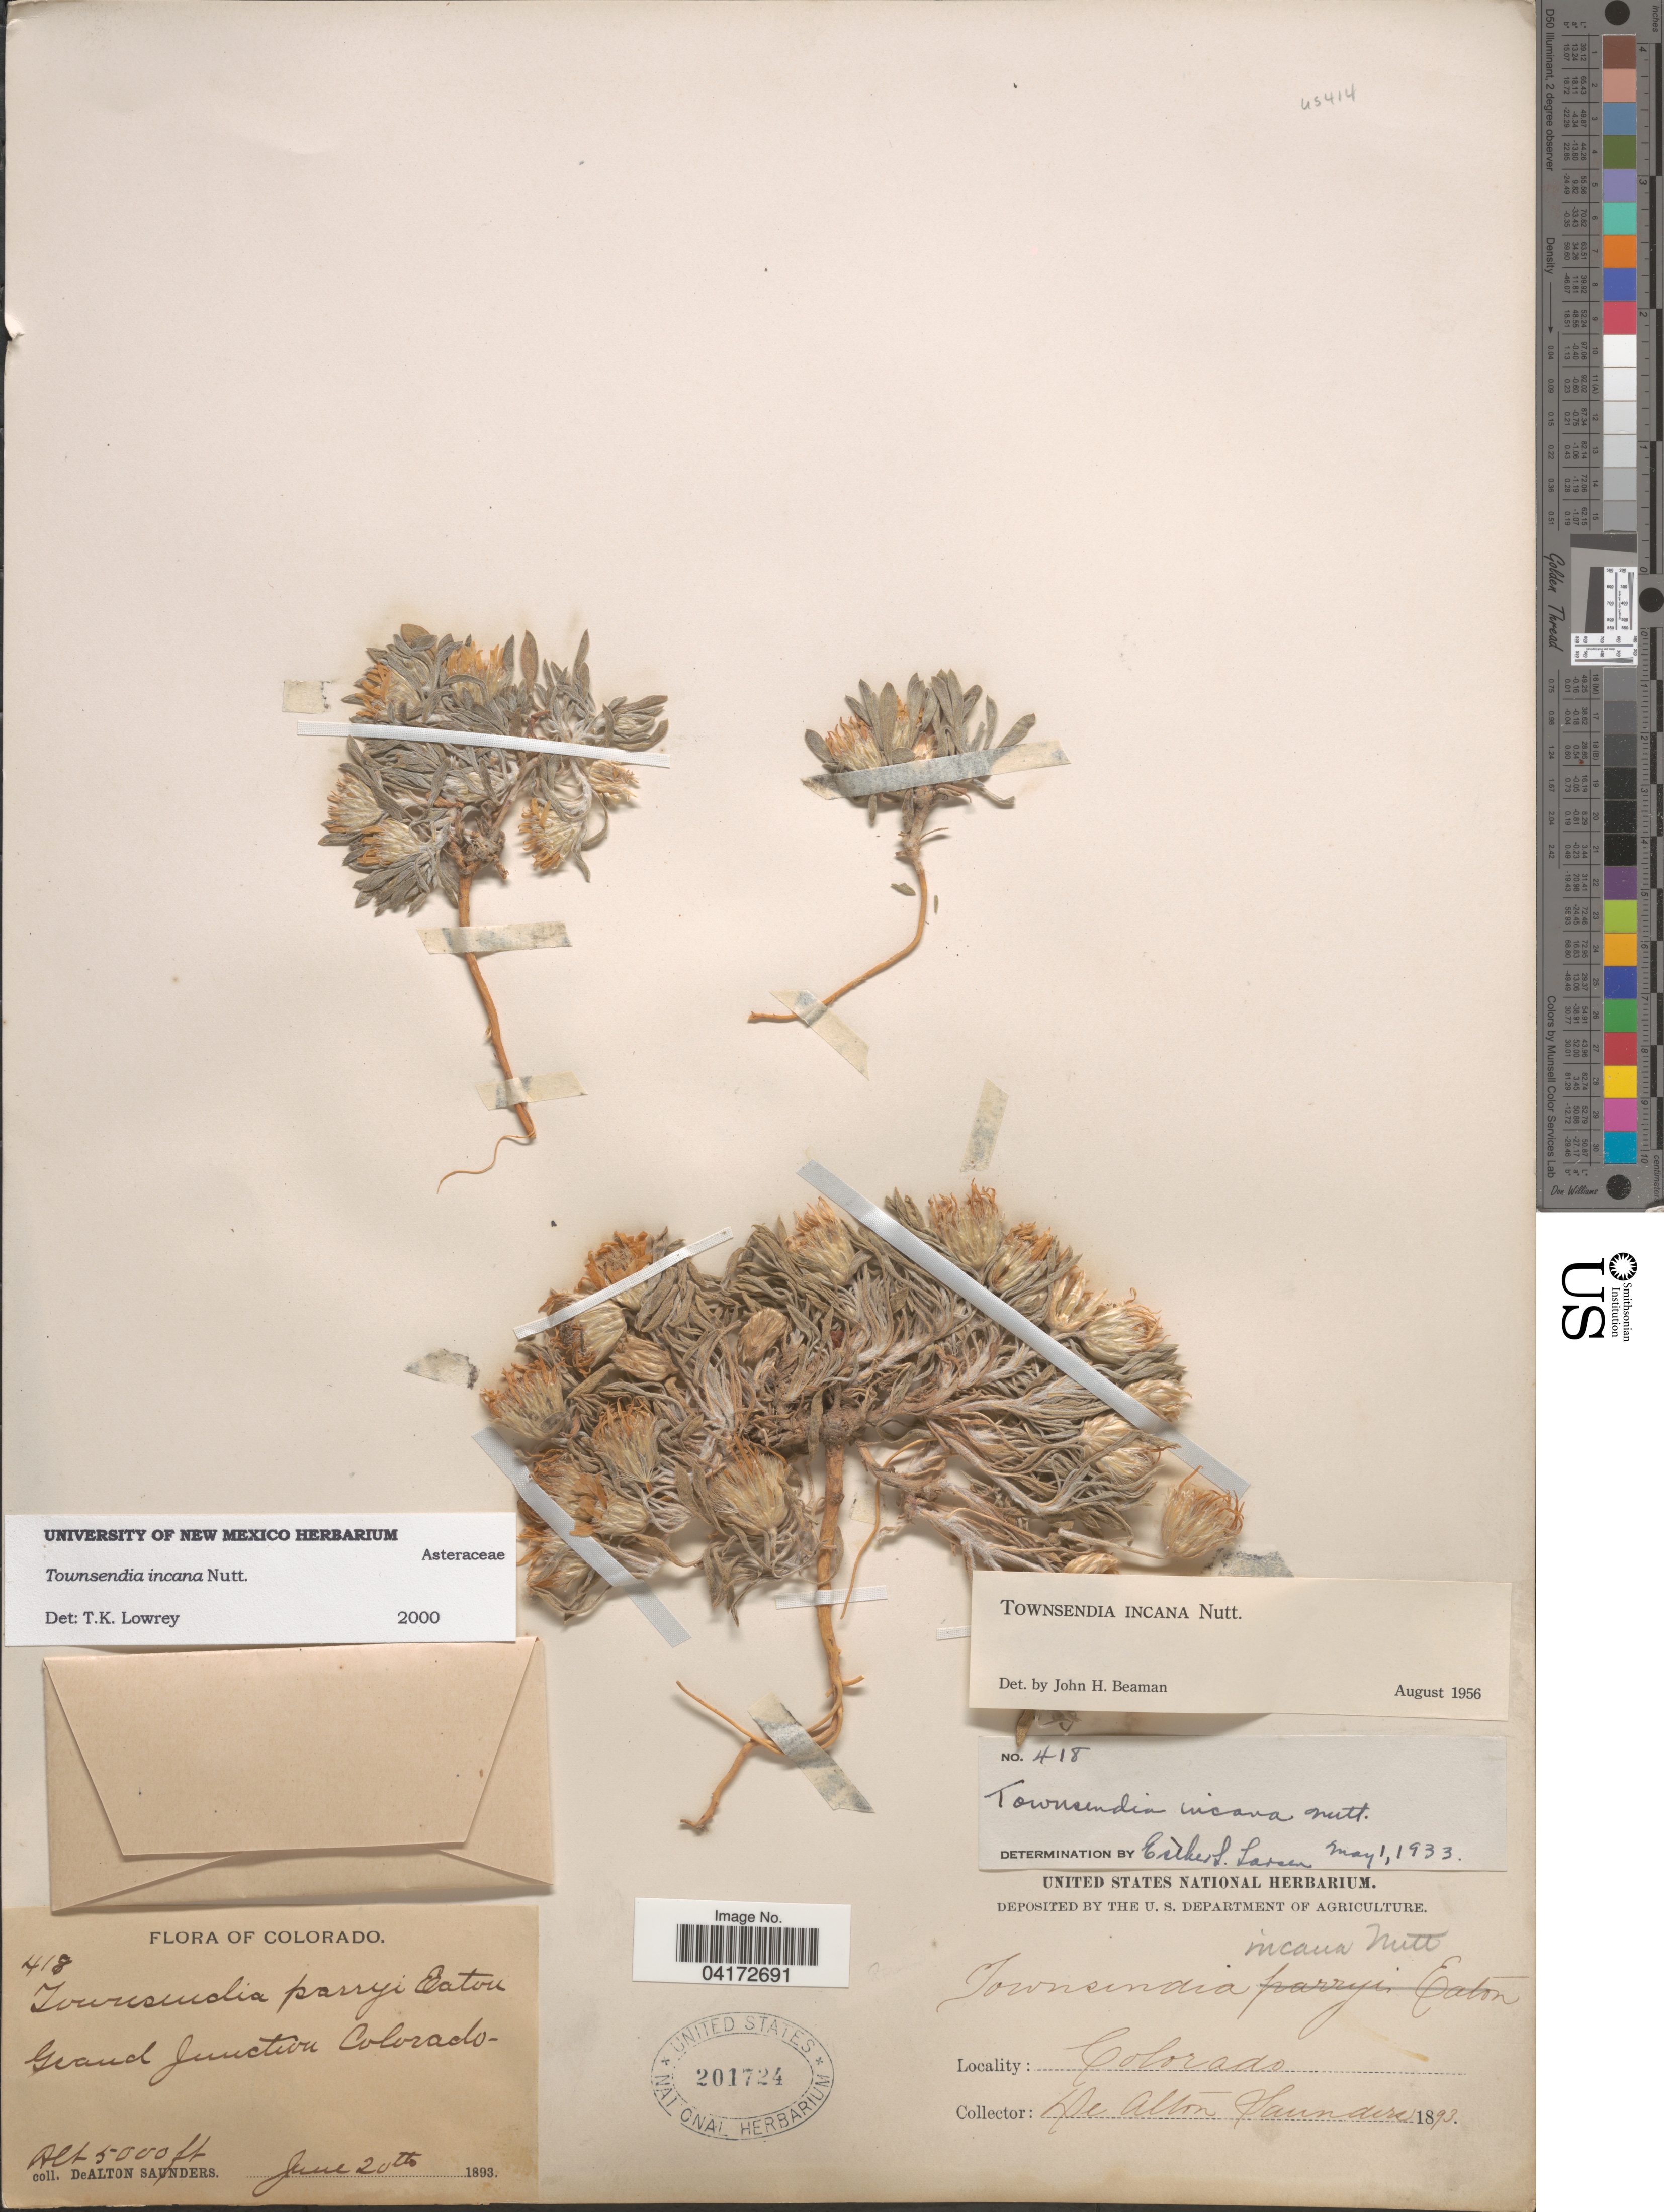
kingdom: Plantae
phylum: Tracheophyta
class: Magnoliopsida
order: Asterales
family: Asteraceae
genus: Townsendia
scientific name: Townsendia incana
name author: Nutt.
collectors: D. A. Saunders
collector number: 418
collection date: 1893-06-20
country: United States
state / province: Colorado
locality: Grand Junction.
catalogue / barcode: US 201724